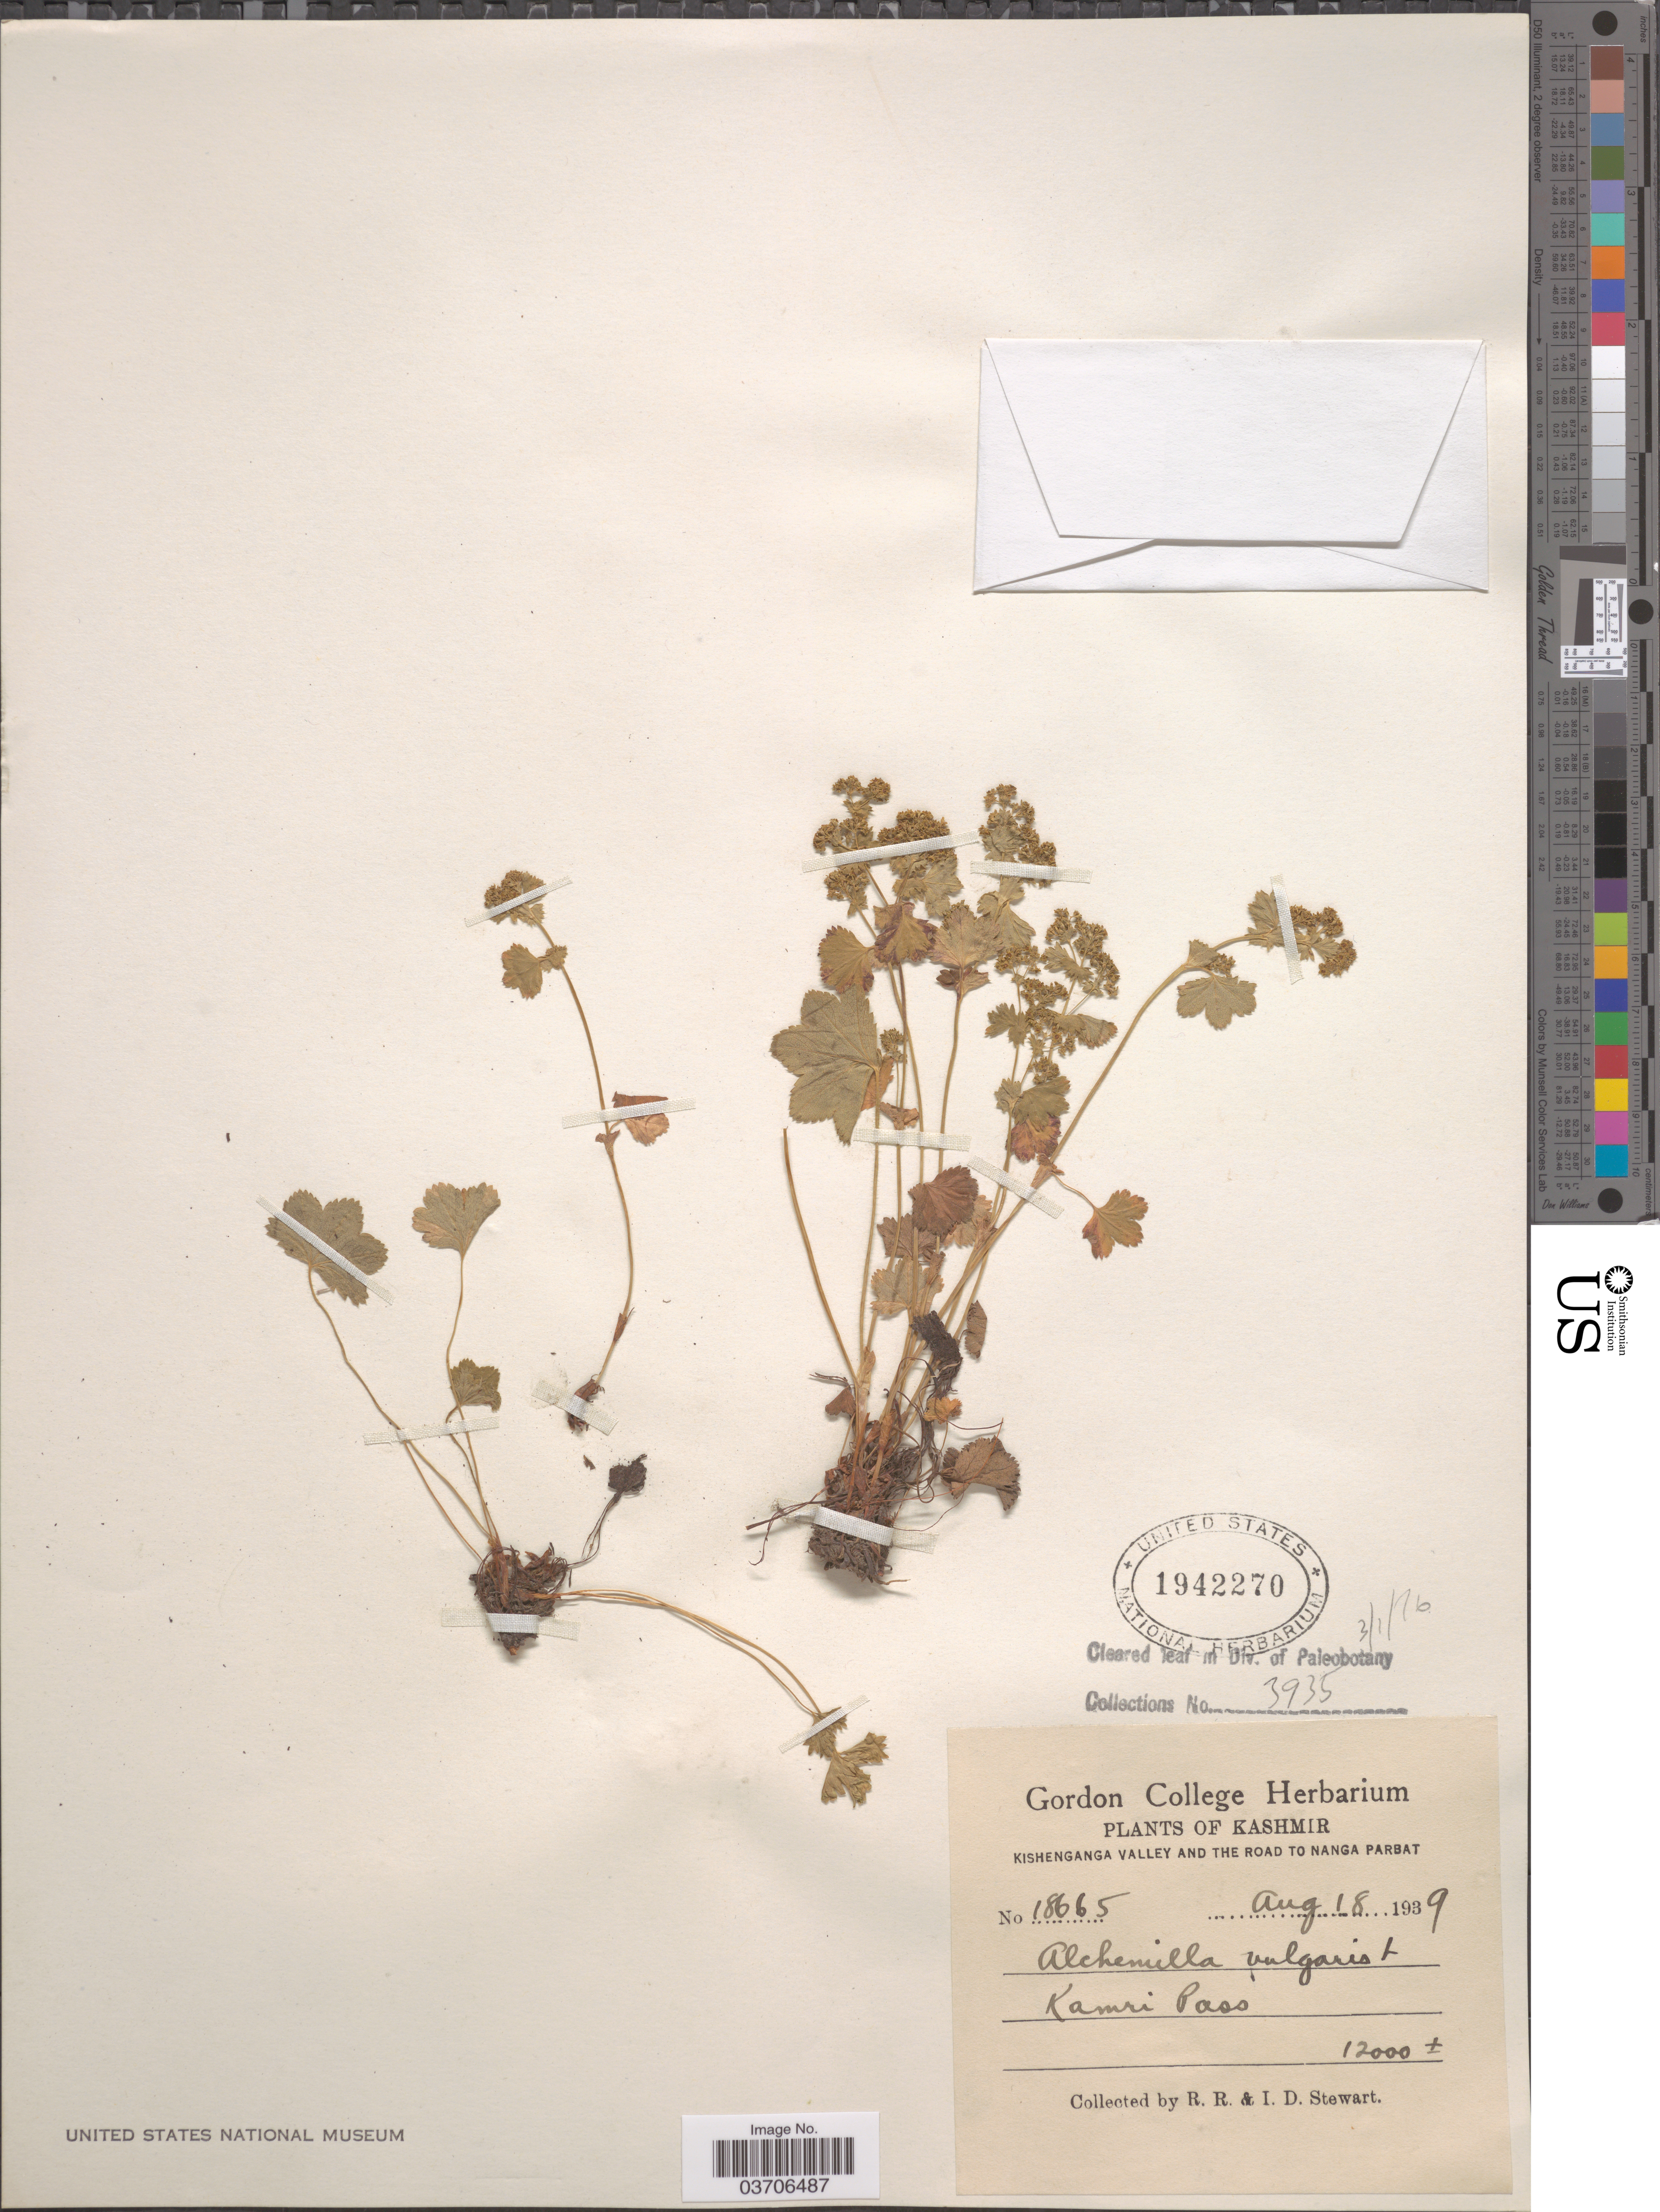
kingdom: Plantae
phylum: Tracheophyta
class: Magnoliopsida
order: Rosales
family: Rosaceae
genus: Alchemilla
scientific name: Alchemilla vulgaris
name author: L.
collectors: R. Stewart & I. Stewart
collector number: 18665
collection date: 1939-08-18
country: India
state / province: Jammu and Kashmir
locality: Kashmir. Kishenganga Valley and the road to Nanga Parbat. Kamri Pass.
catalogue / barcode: US 1942270